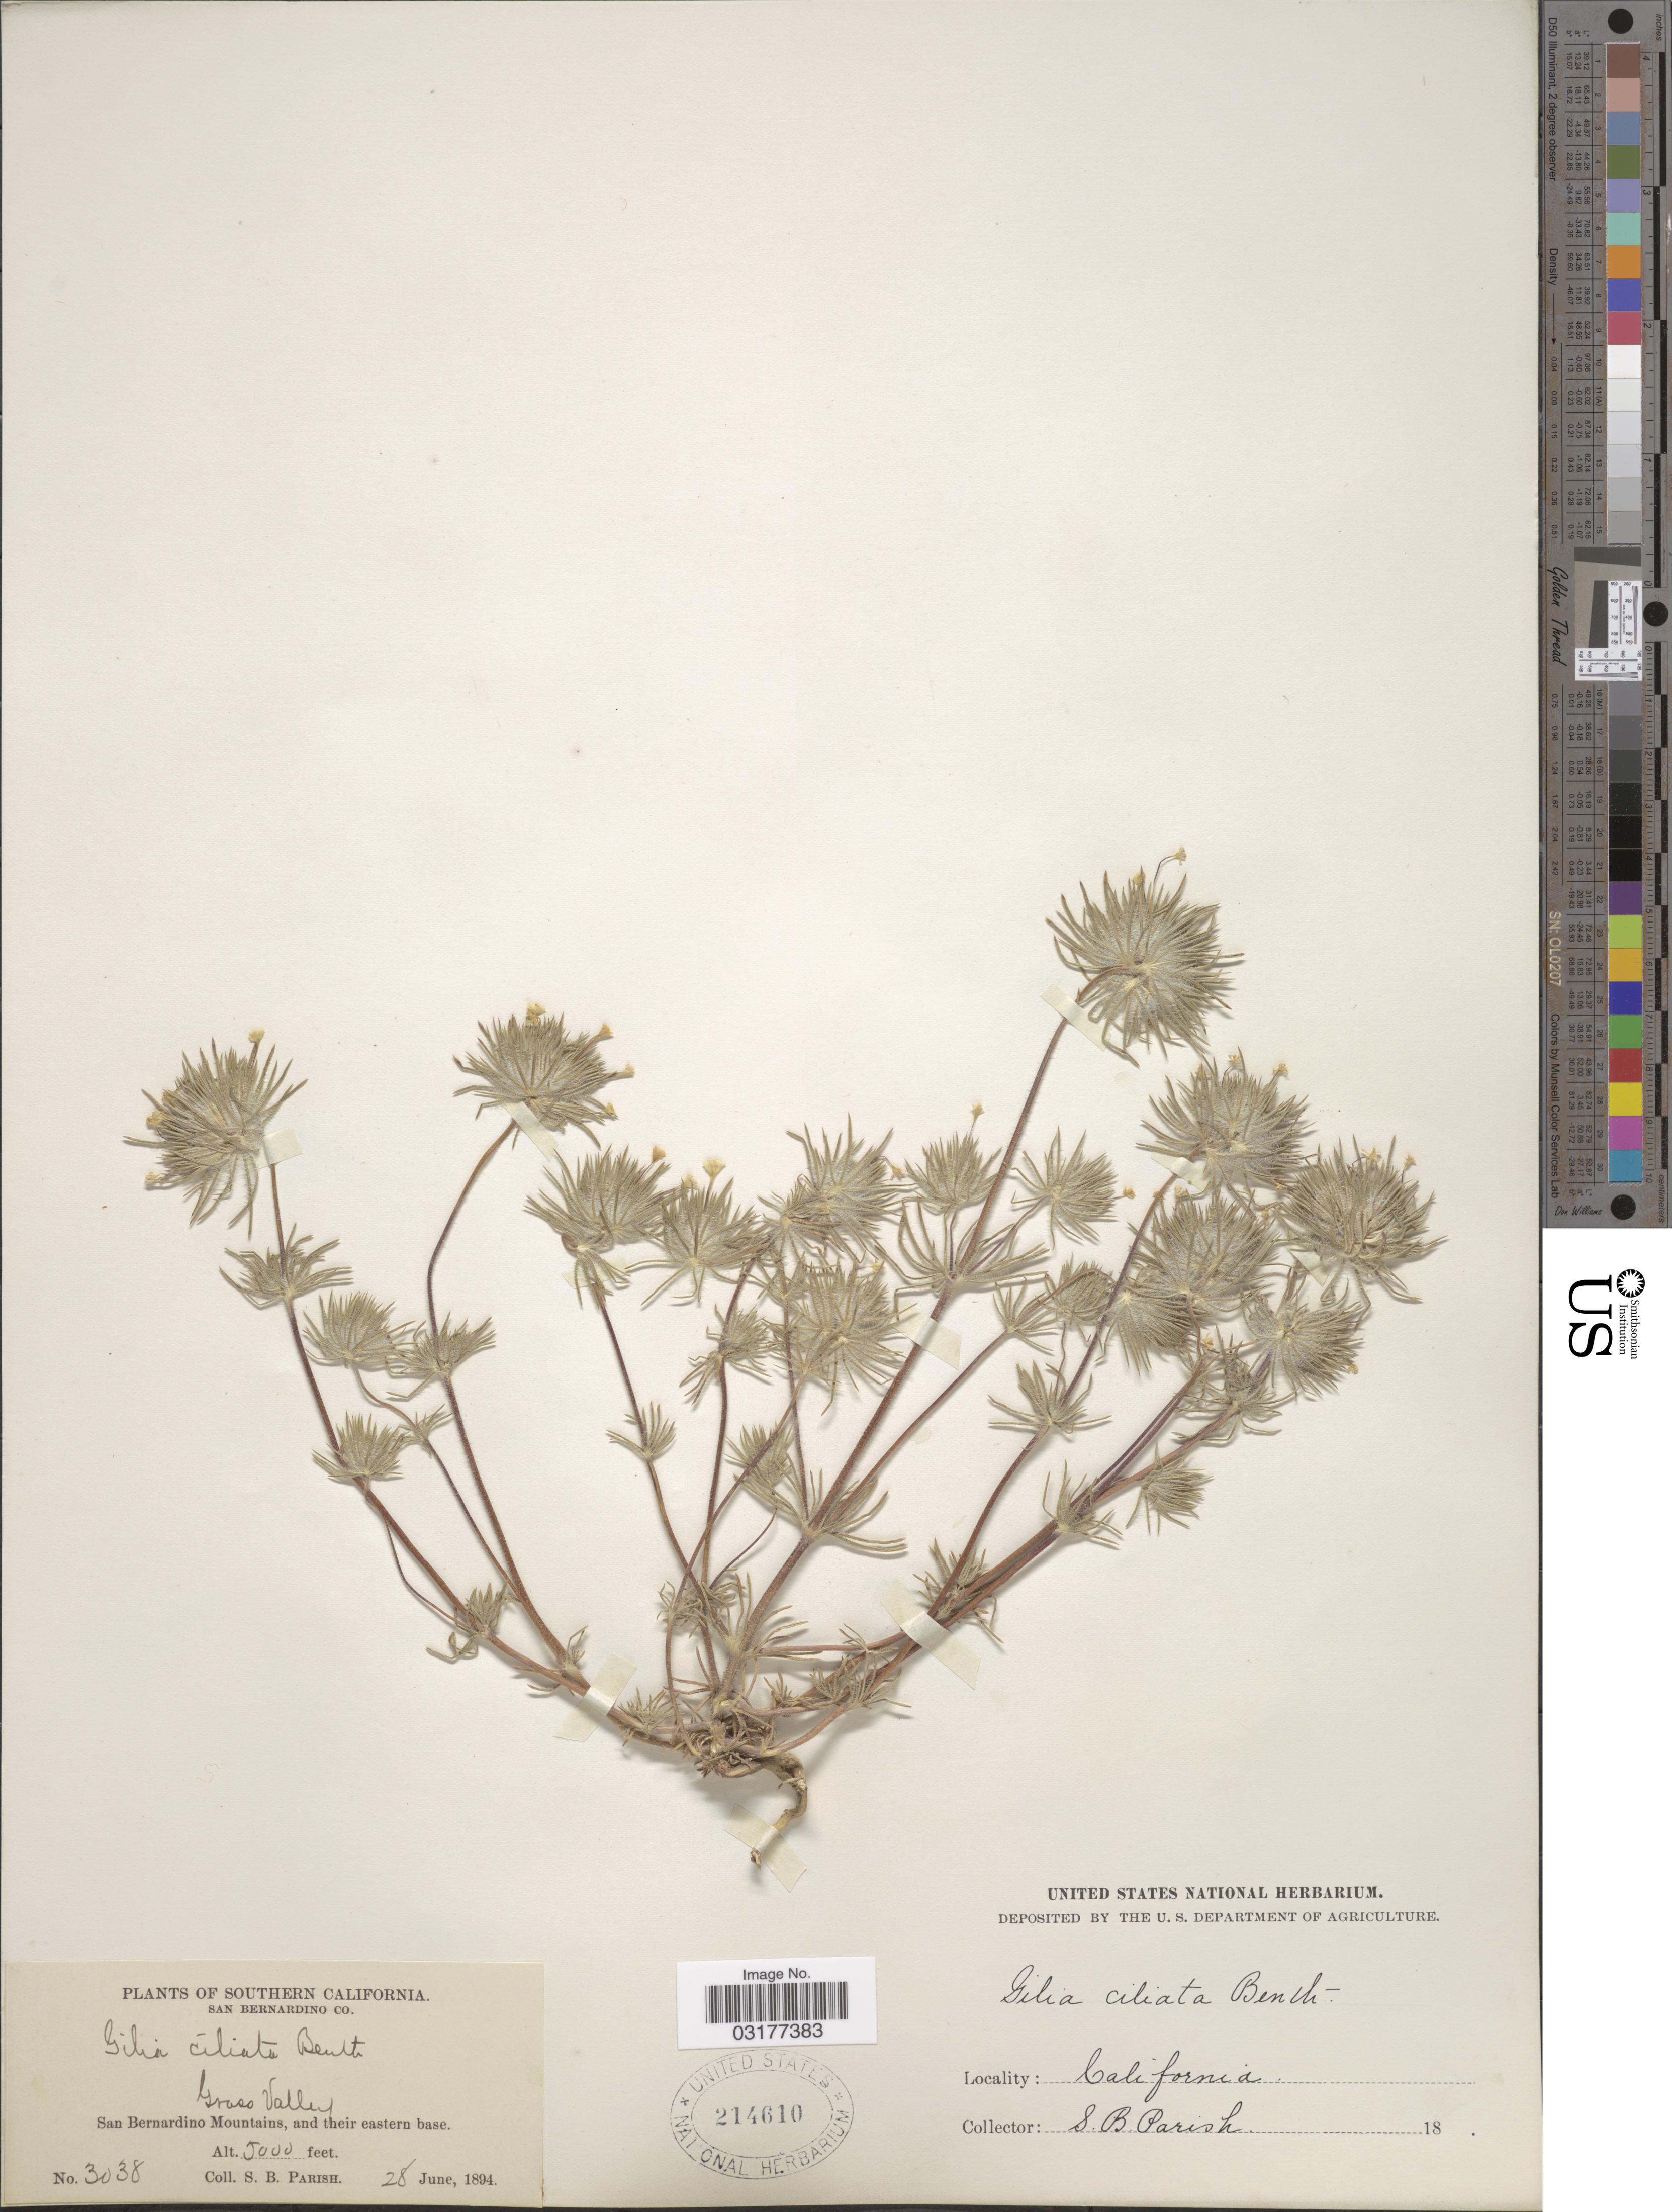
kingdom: Plantae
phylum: Tracheophyta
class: Magnoliopsida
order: Ericales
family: Polemoniaceae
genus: Leptosiphon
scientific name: Leptosiphon ciliatus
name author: (Benth.) Jeps.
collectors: S. B. Parish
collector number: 3038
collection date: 1894-06-28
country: United States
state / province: California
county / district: San Bernardino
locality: Southern California. San Bernardino Co. Grass Valley, San Bernardino Mountains, and their eastern base.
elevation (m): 1524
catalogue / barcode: US 214610